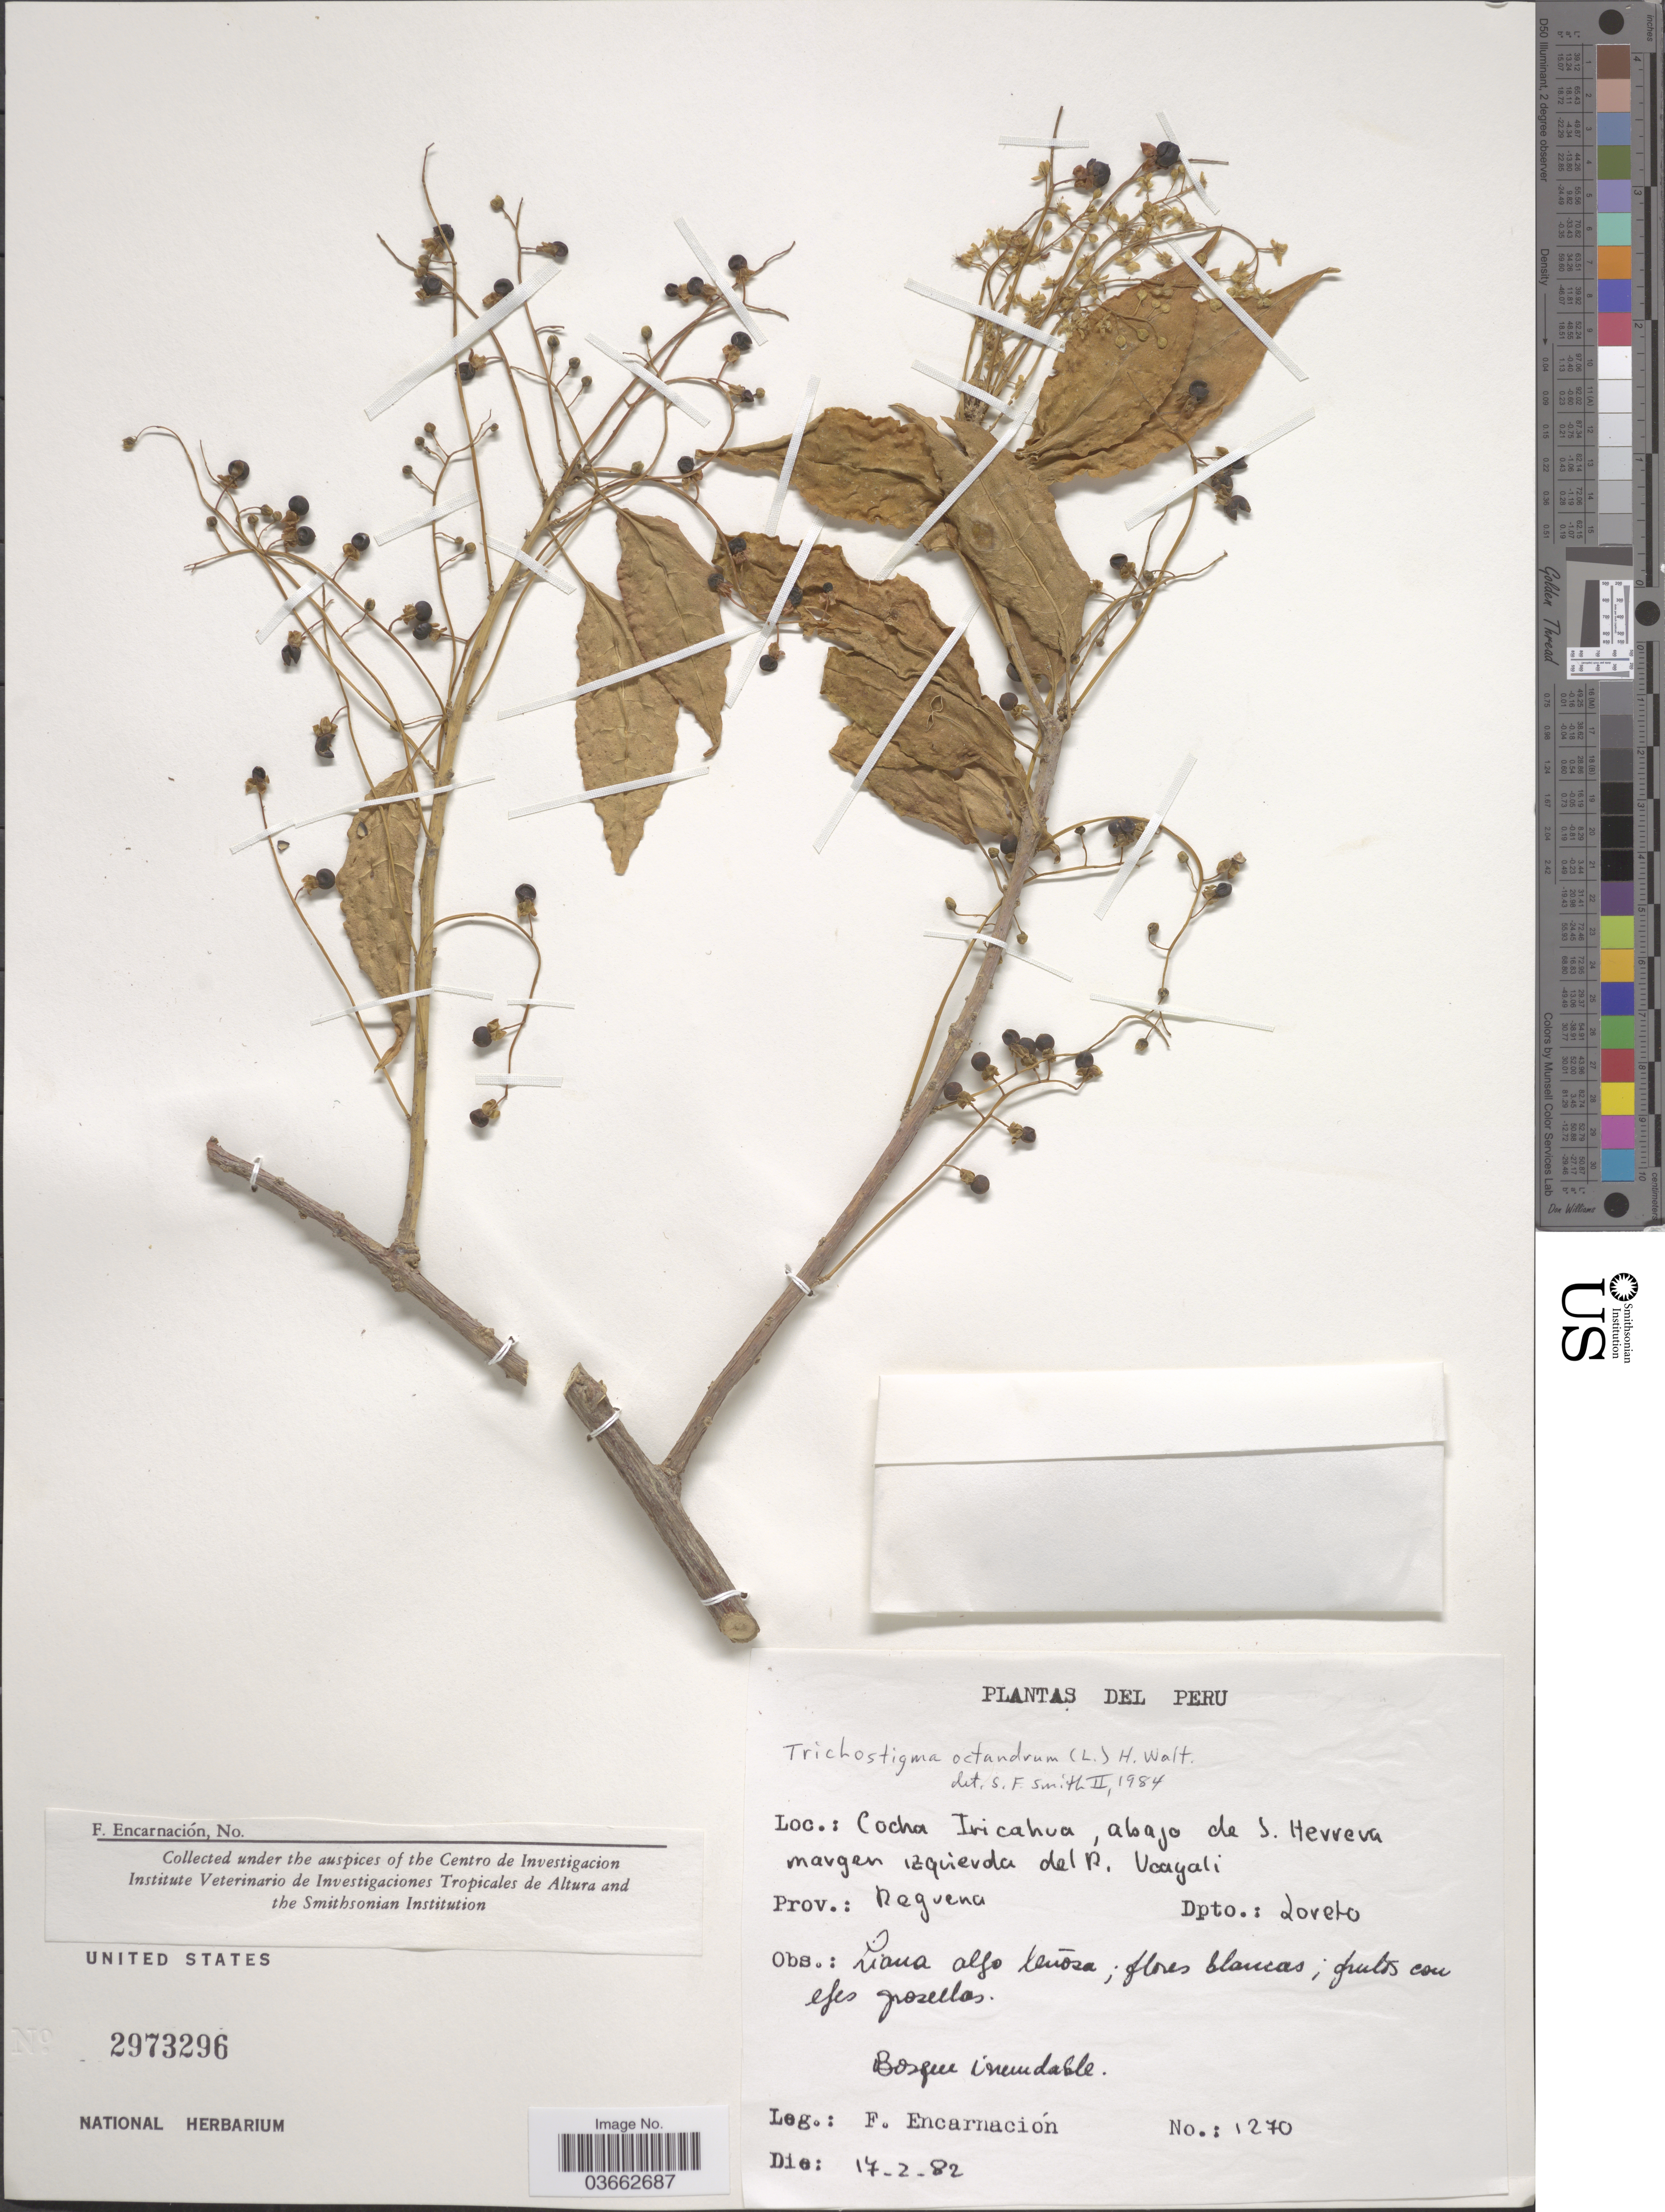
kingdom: Plantae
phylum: Tracheophyta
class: Magnoliopsida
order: Caryophyllales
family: Phytolaccaceae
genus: Trichostigma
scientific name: Trichostigma octandrum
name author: (L.) H. Walter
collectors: F. Encarnación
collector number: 1270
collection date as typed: Transcribed d/m/y: 17/2/82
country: Peru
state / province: Ucayali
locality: Cocha Iricahua, abajo de S. Herrera margen izquierda del R. Ucayali. Prov.: Requena. Dpto.: Loreto.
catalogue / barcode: US 2973296